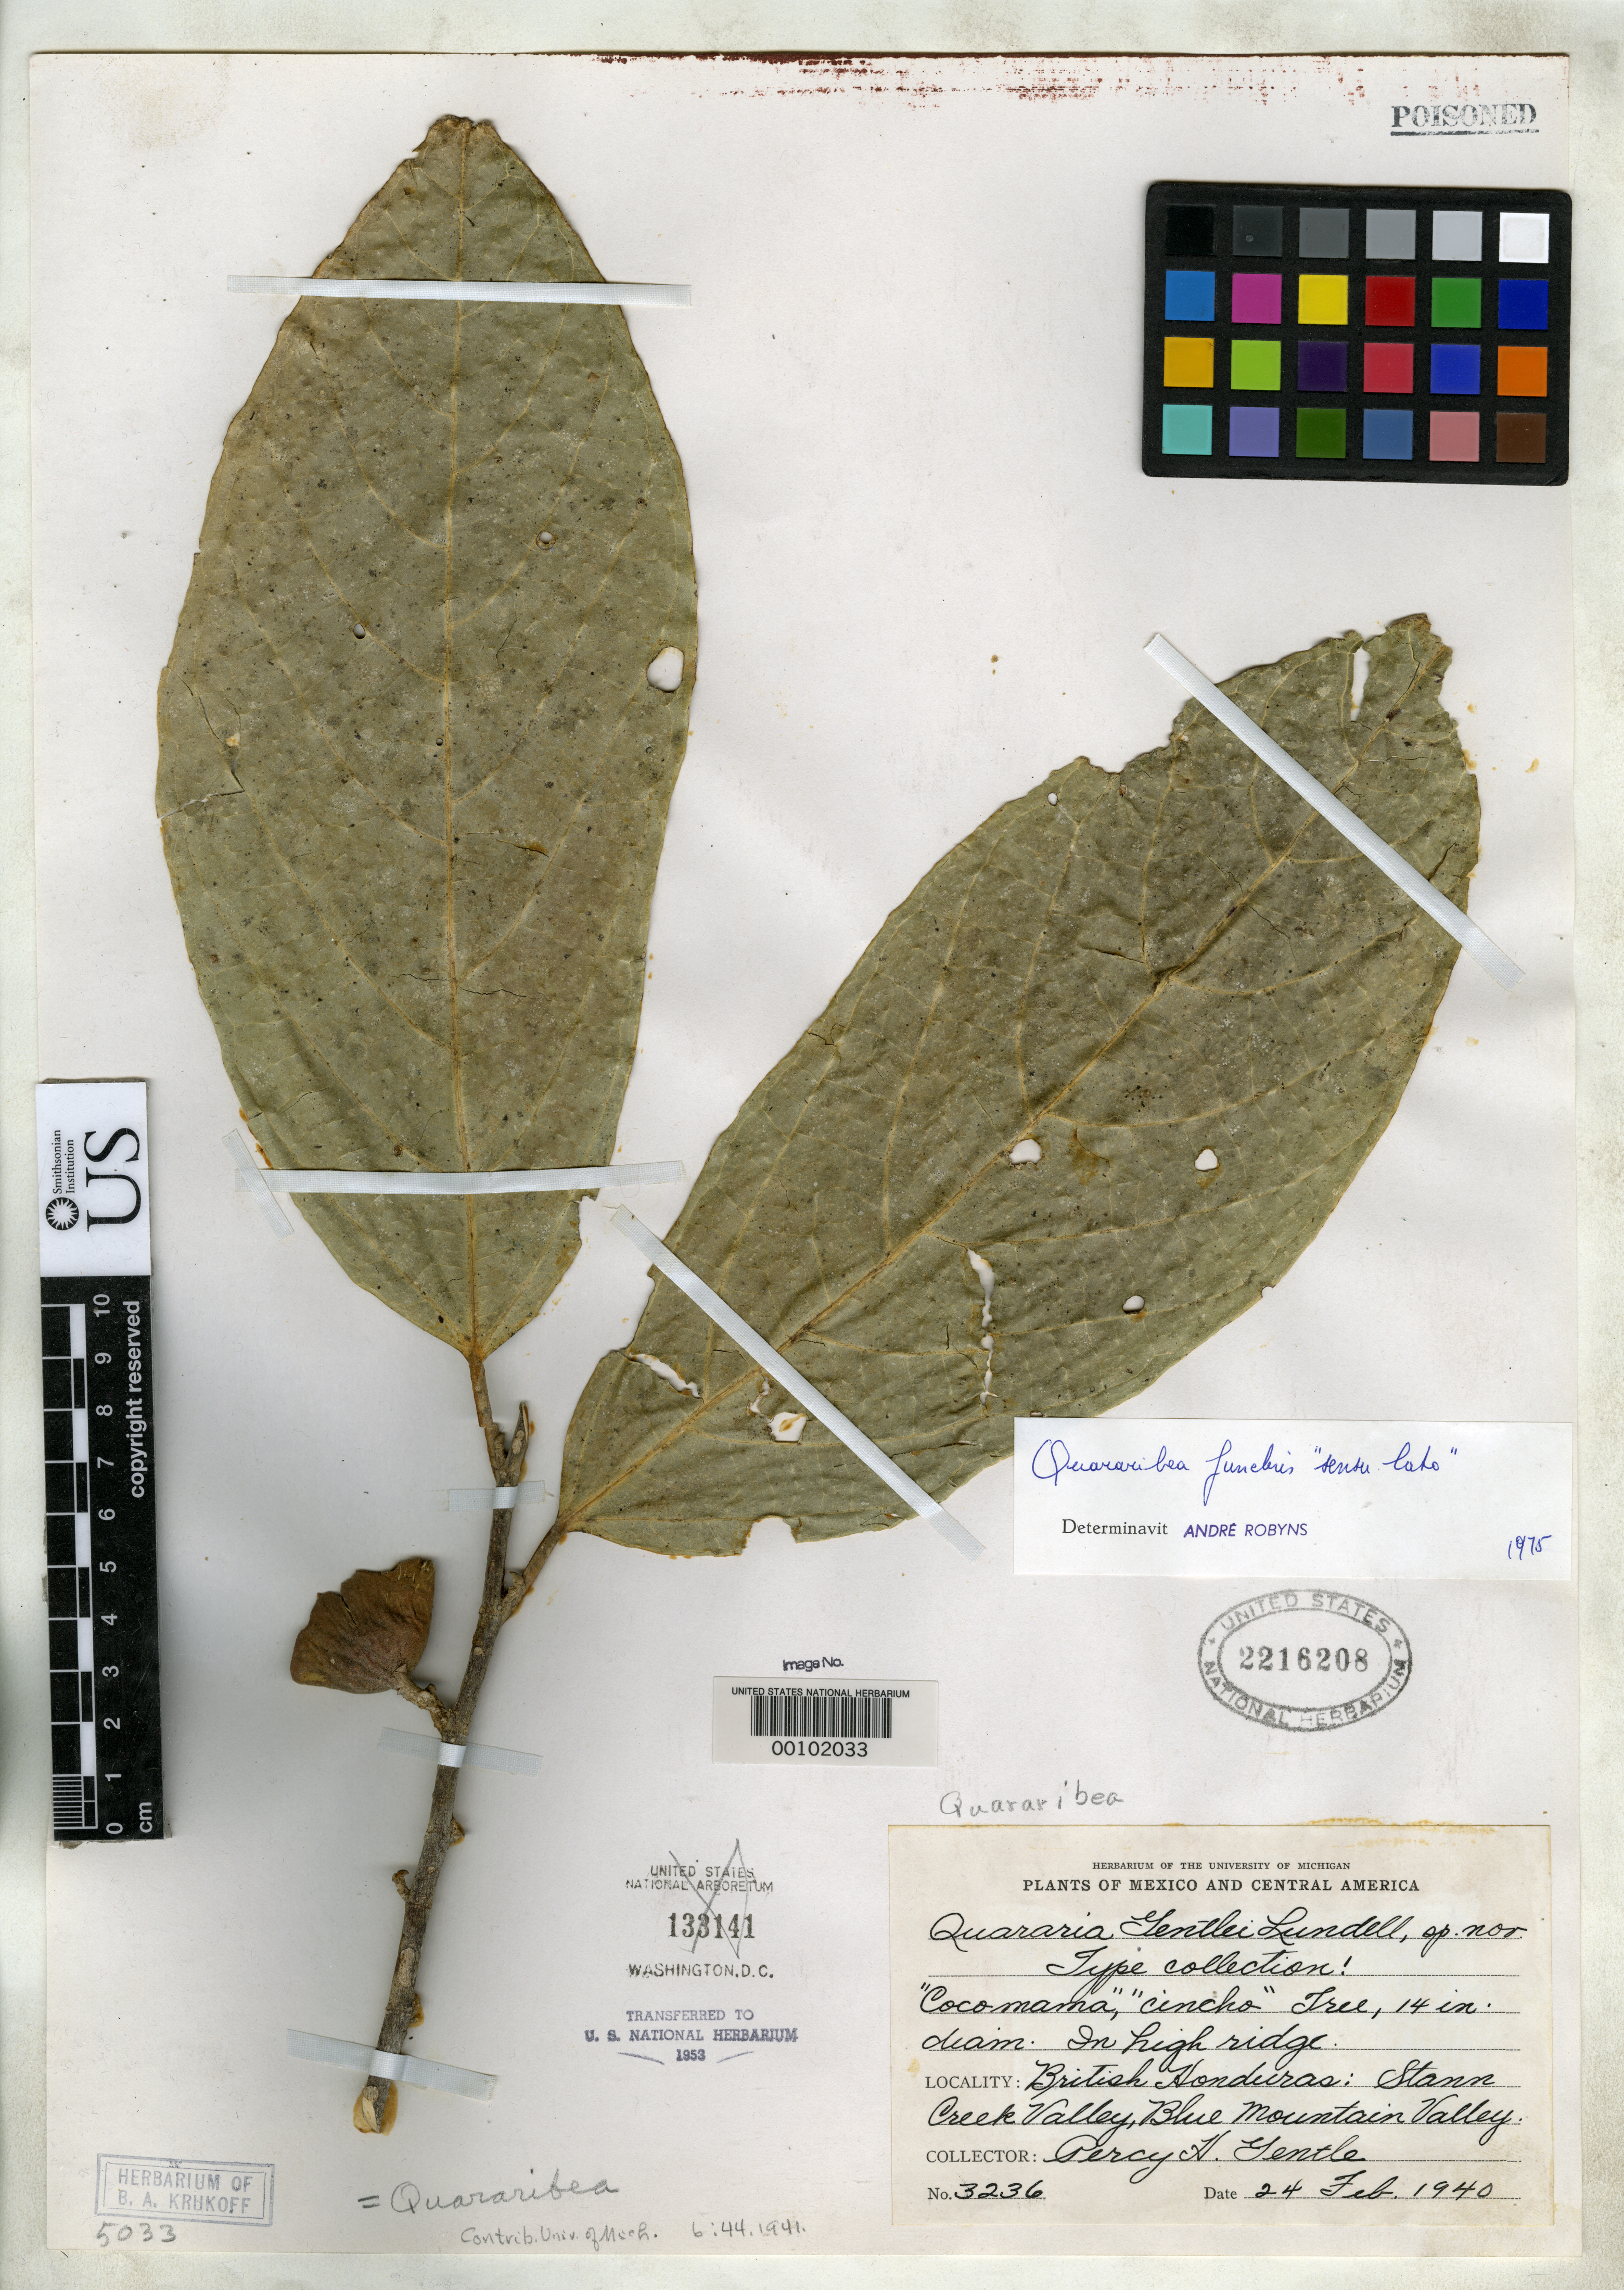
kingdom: Plantae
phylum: Tracheophyta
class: Magnoliopsida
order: Malvales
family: Malvaceae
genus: Quararibea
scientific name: Quararibea gentlei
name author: Lundell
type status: Isotype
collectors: P. H. Gentle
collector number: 3236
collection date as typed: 24 Feb 1940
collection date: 1940-02-24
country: Belize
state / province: Stann Creek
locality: Stann Creek Valley, Blue Mountain Valley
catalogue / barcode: US 2216208